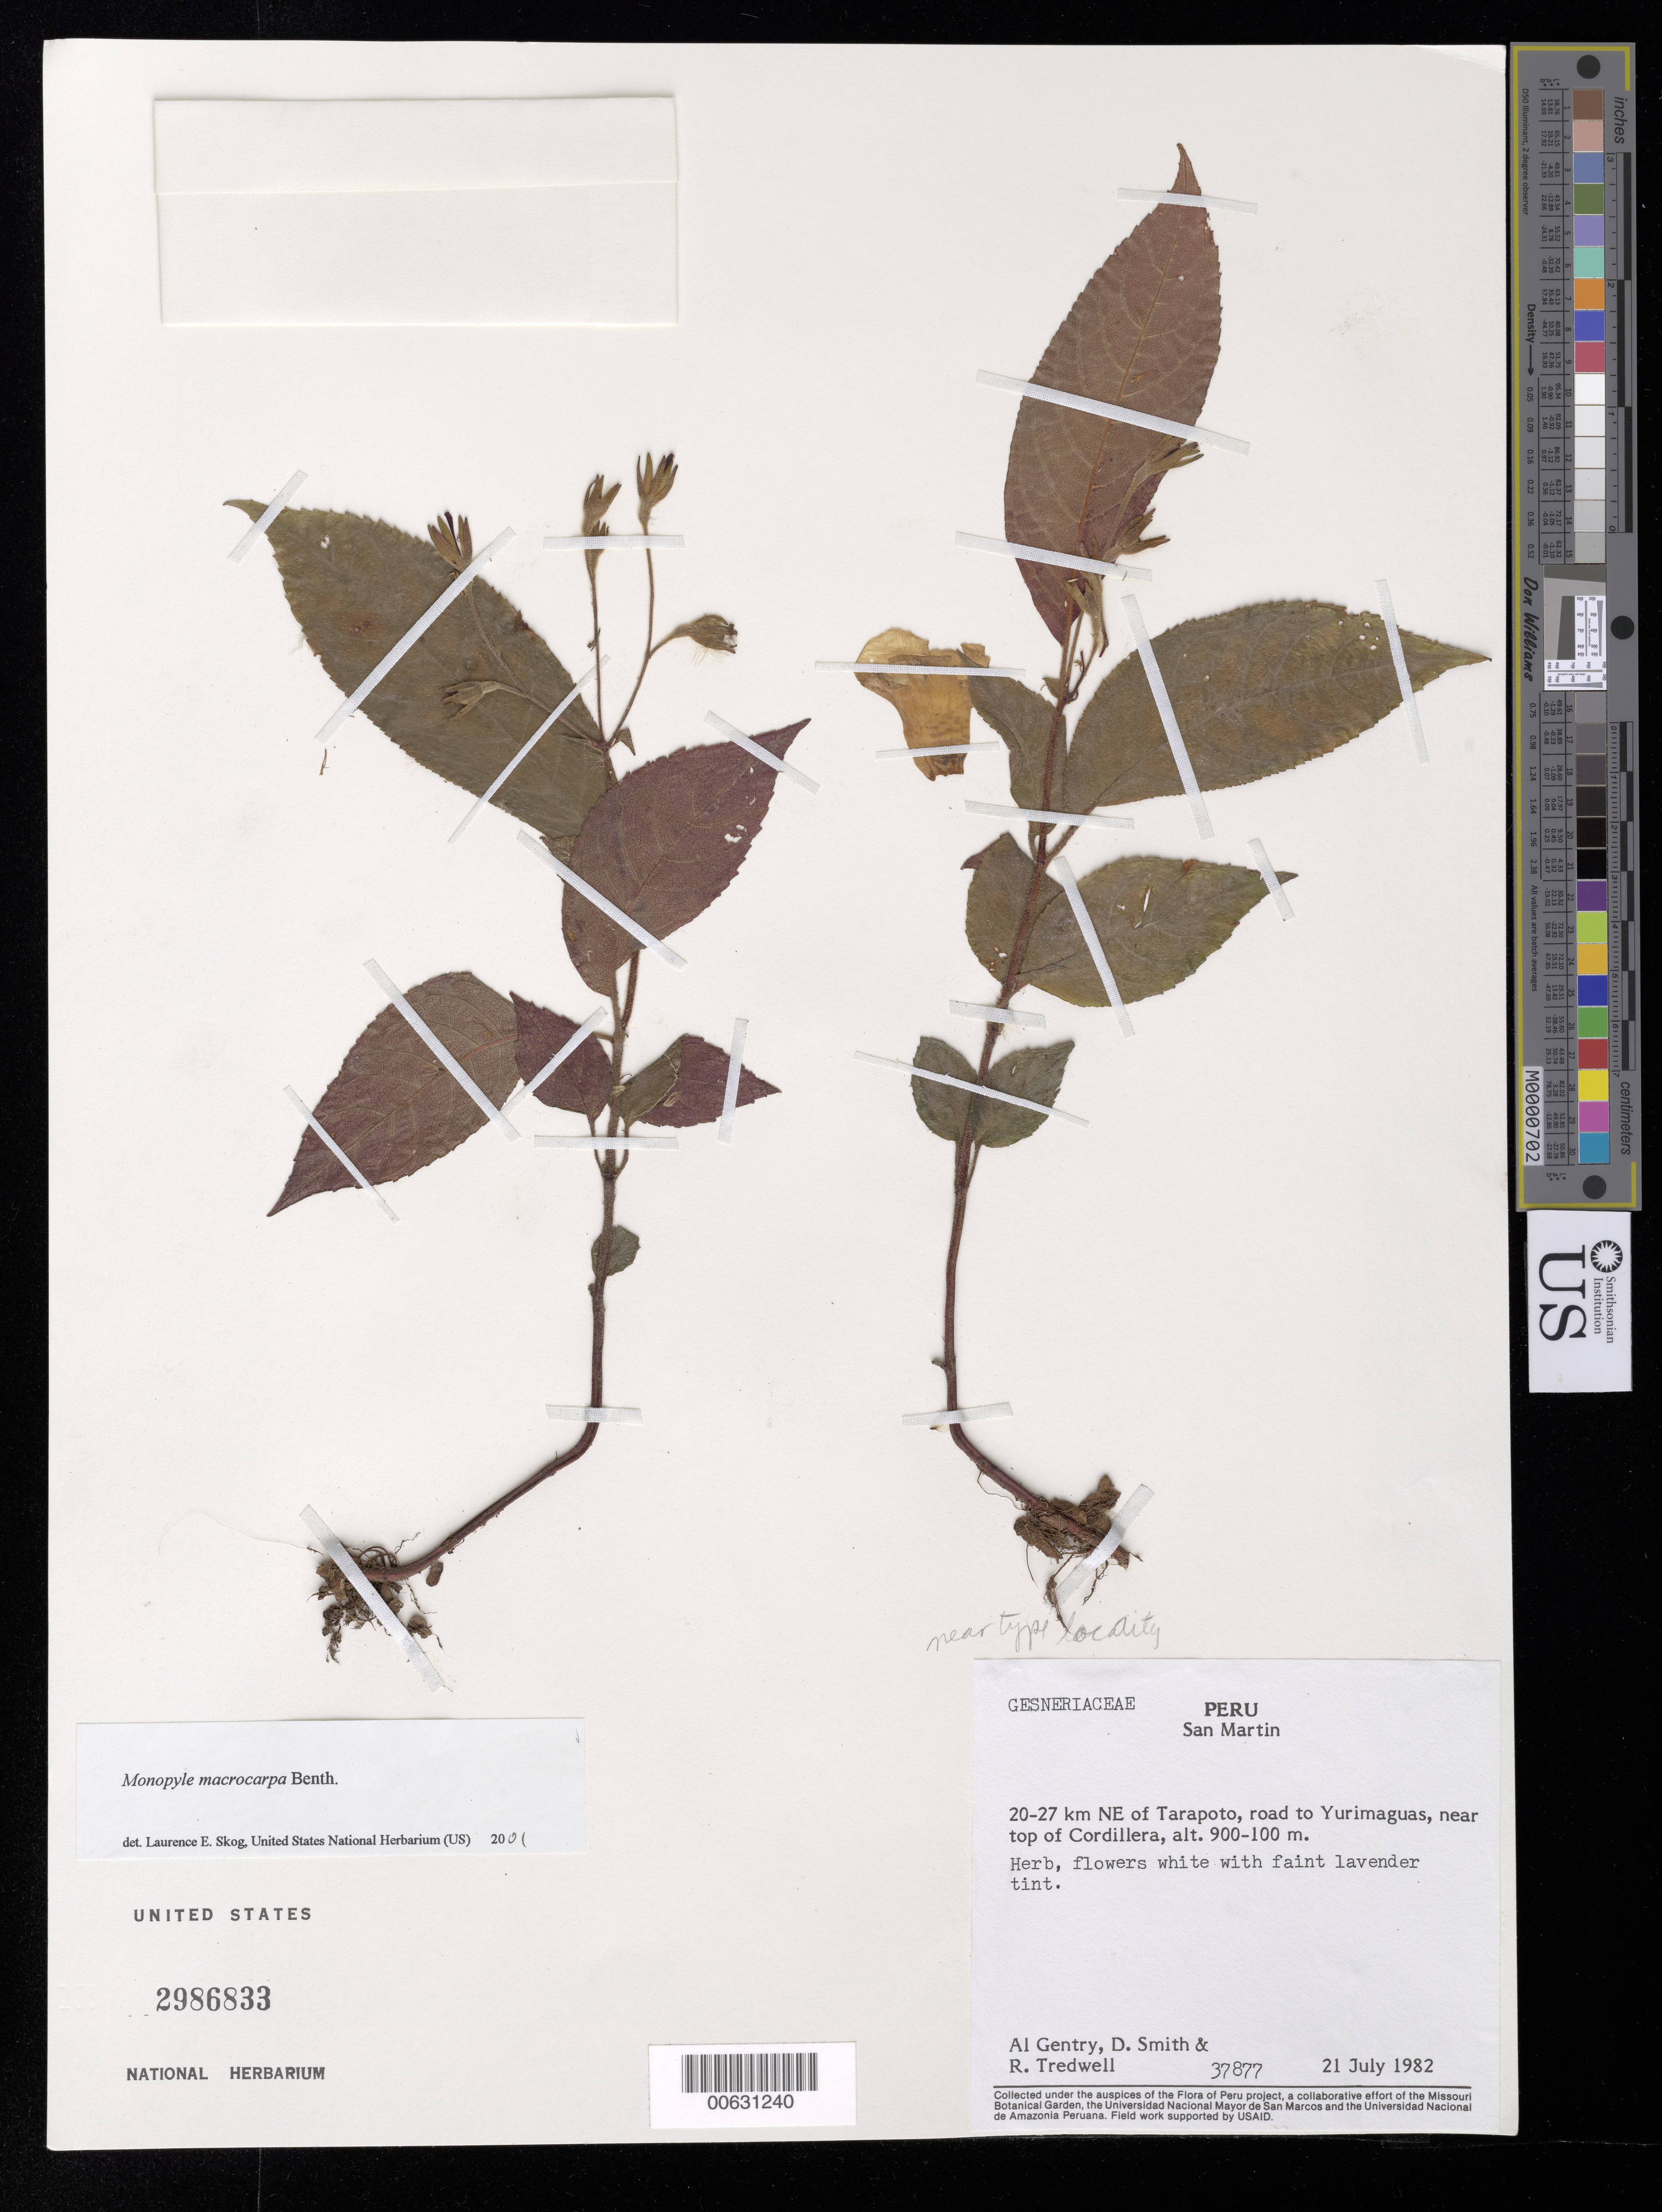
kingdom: Plantae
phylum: Tracheophyta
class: Magnoliopsida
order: Lamiales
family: Gesneriaceae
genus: Monopyle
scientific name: Monopyle macrocarpa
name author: Benth.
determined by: Skog, Laurence E.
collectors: A. H. Gentry, D. Smith & R. Tredwell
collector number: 37877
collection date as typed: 21 Jul 1982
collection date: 1982-07-21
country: Peru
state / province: San Martín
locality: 20-27 km NE of Tarapoto, road to Yurimaguas, near top of Cordillera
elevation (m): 100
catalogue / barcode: US 2986833